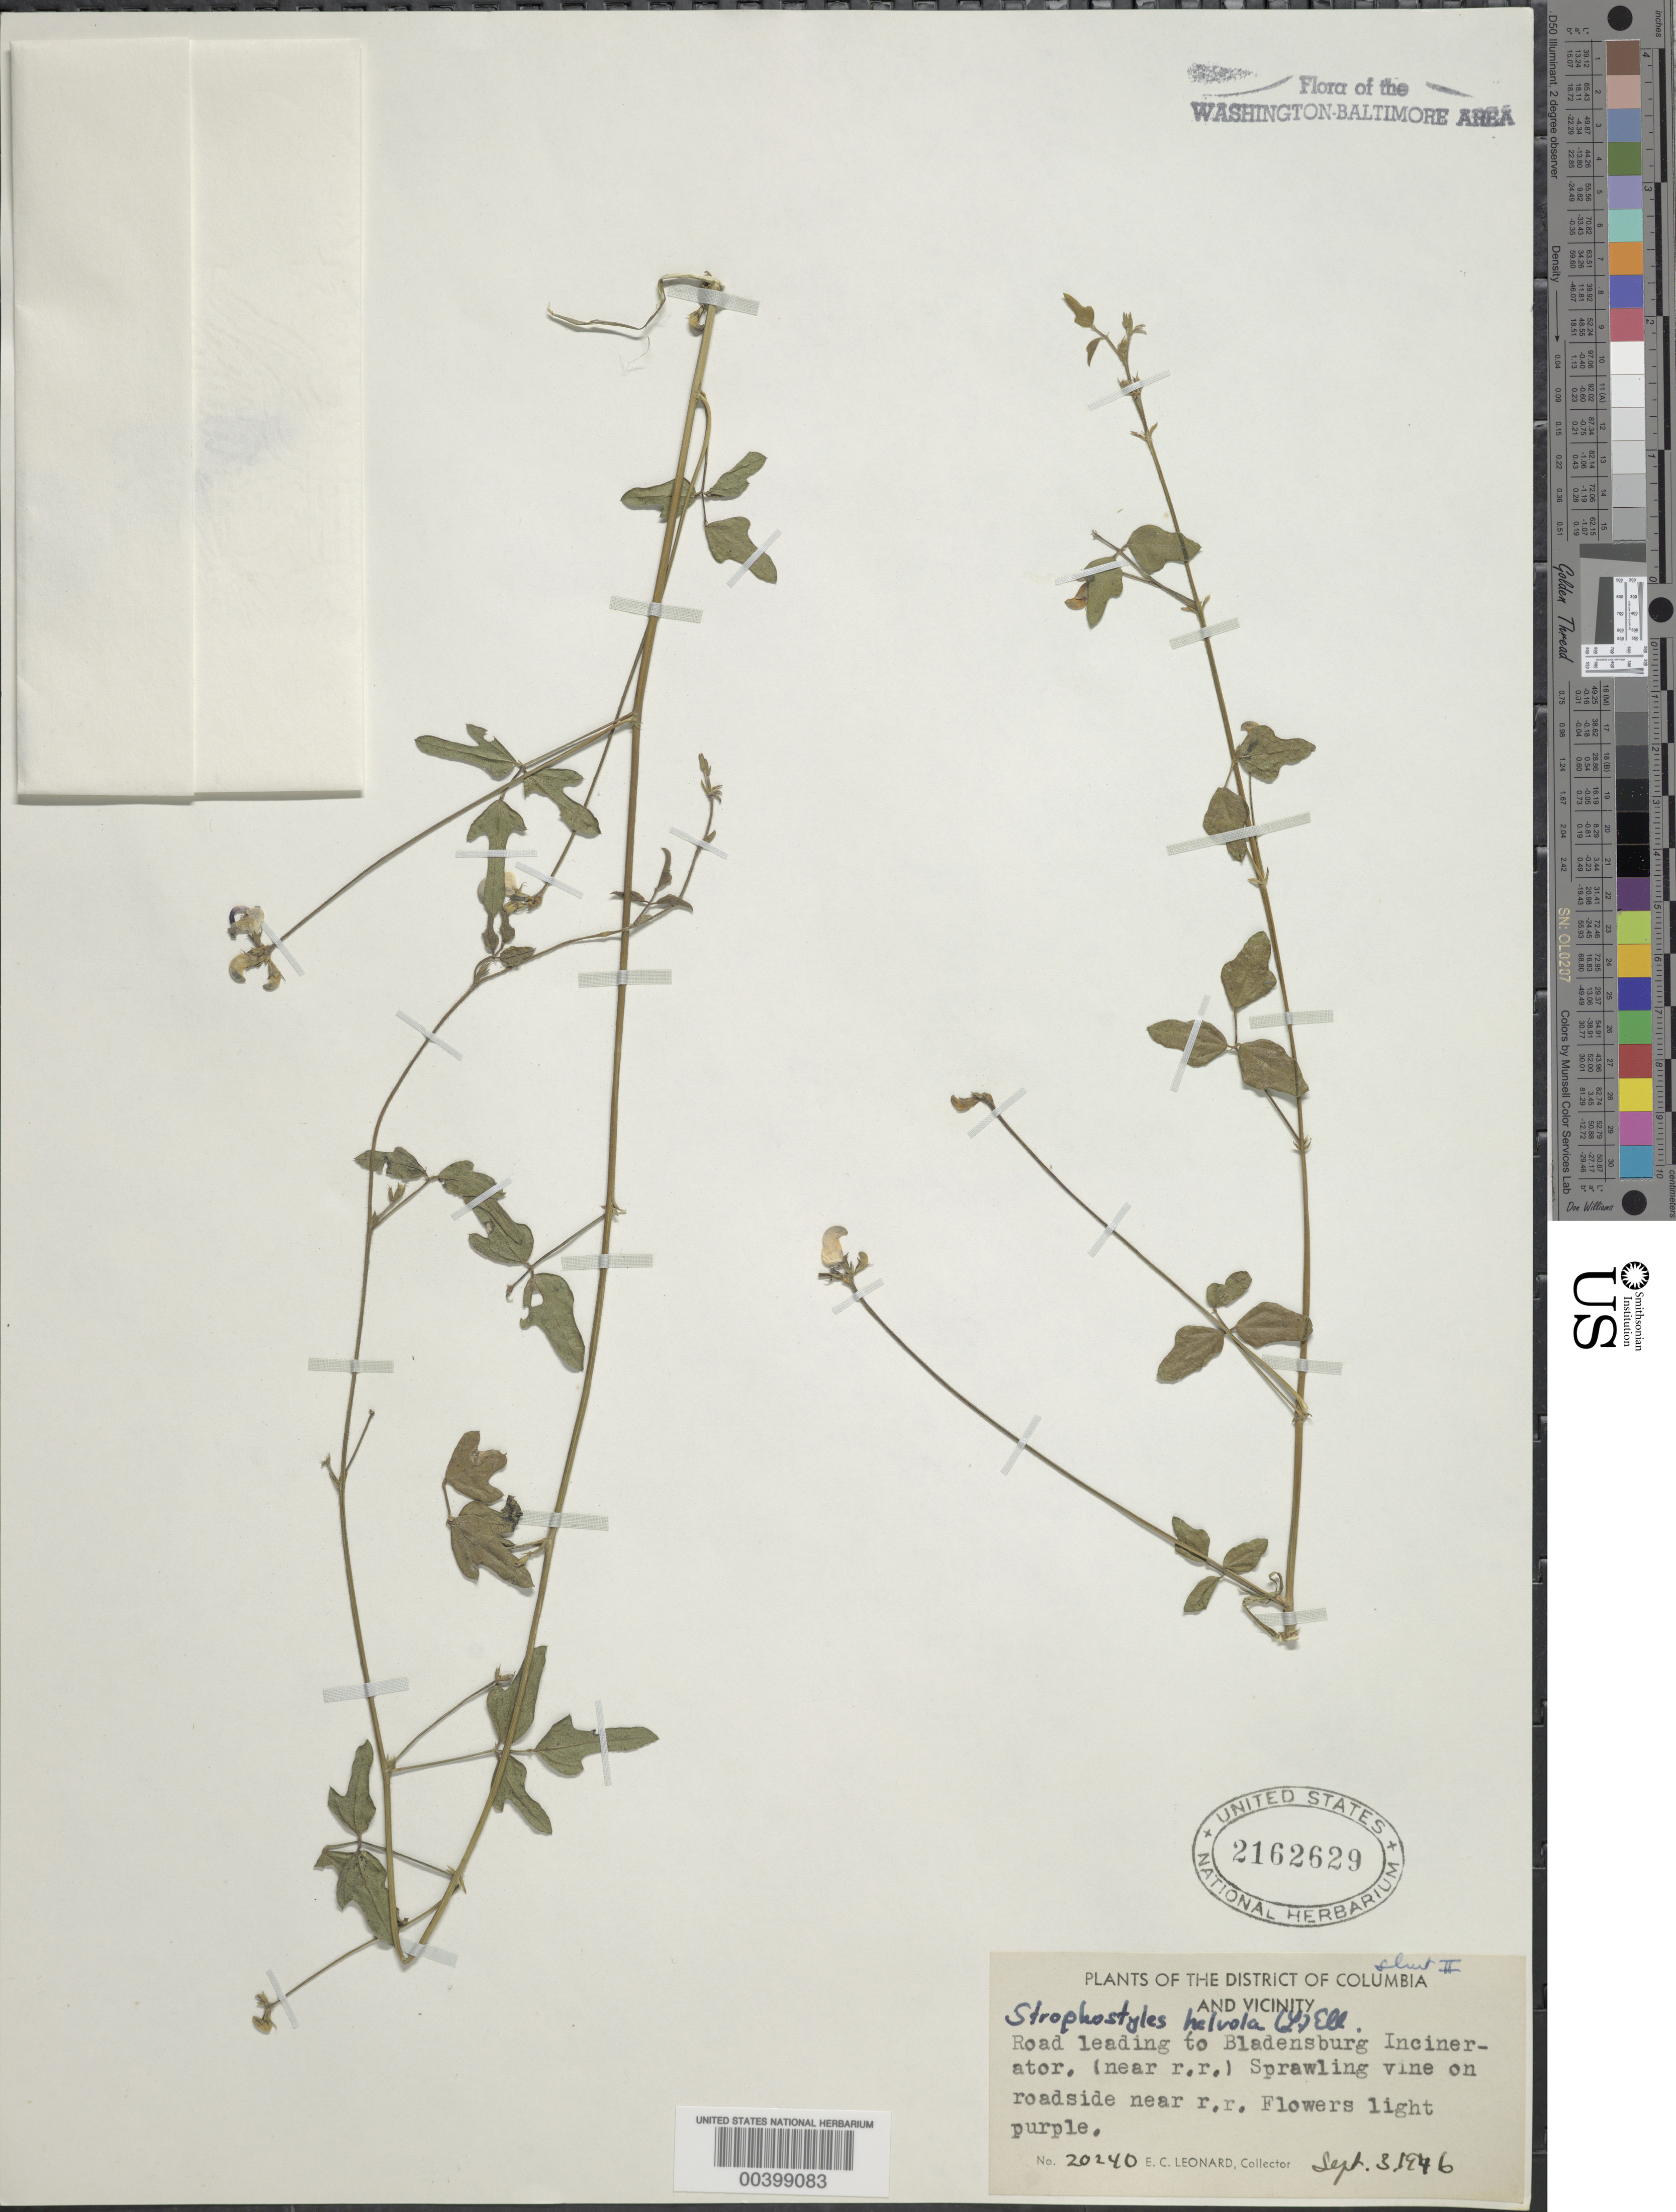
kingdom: Plantae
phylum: Tracheophyta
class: Magnoliopsida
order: Fabales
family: Fabaceae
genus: Strophostyles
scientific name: Strophostyles helvola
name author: (L.) Elliott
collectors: E. C. Leonard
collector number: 20240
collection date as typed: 03 Sep 1946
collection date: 1946-09-03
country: United States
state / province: Maryland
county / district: Prince George's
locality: Near Incinerator, south of Bladensburg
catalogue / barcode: US 2162629